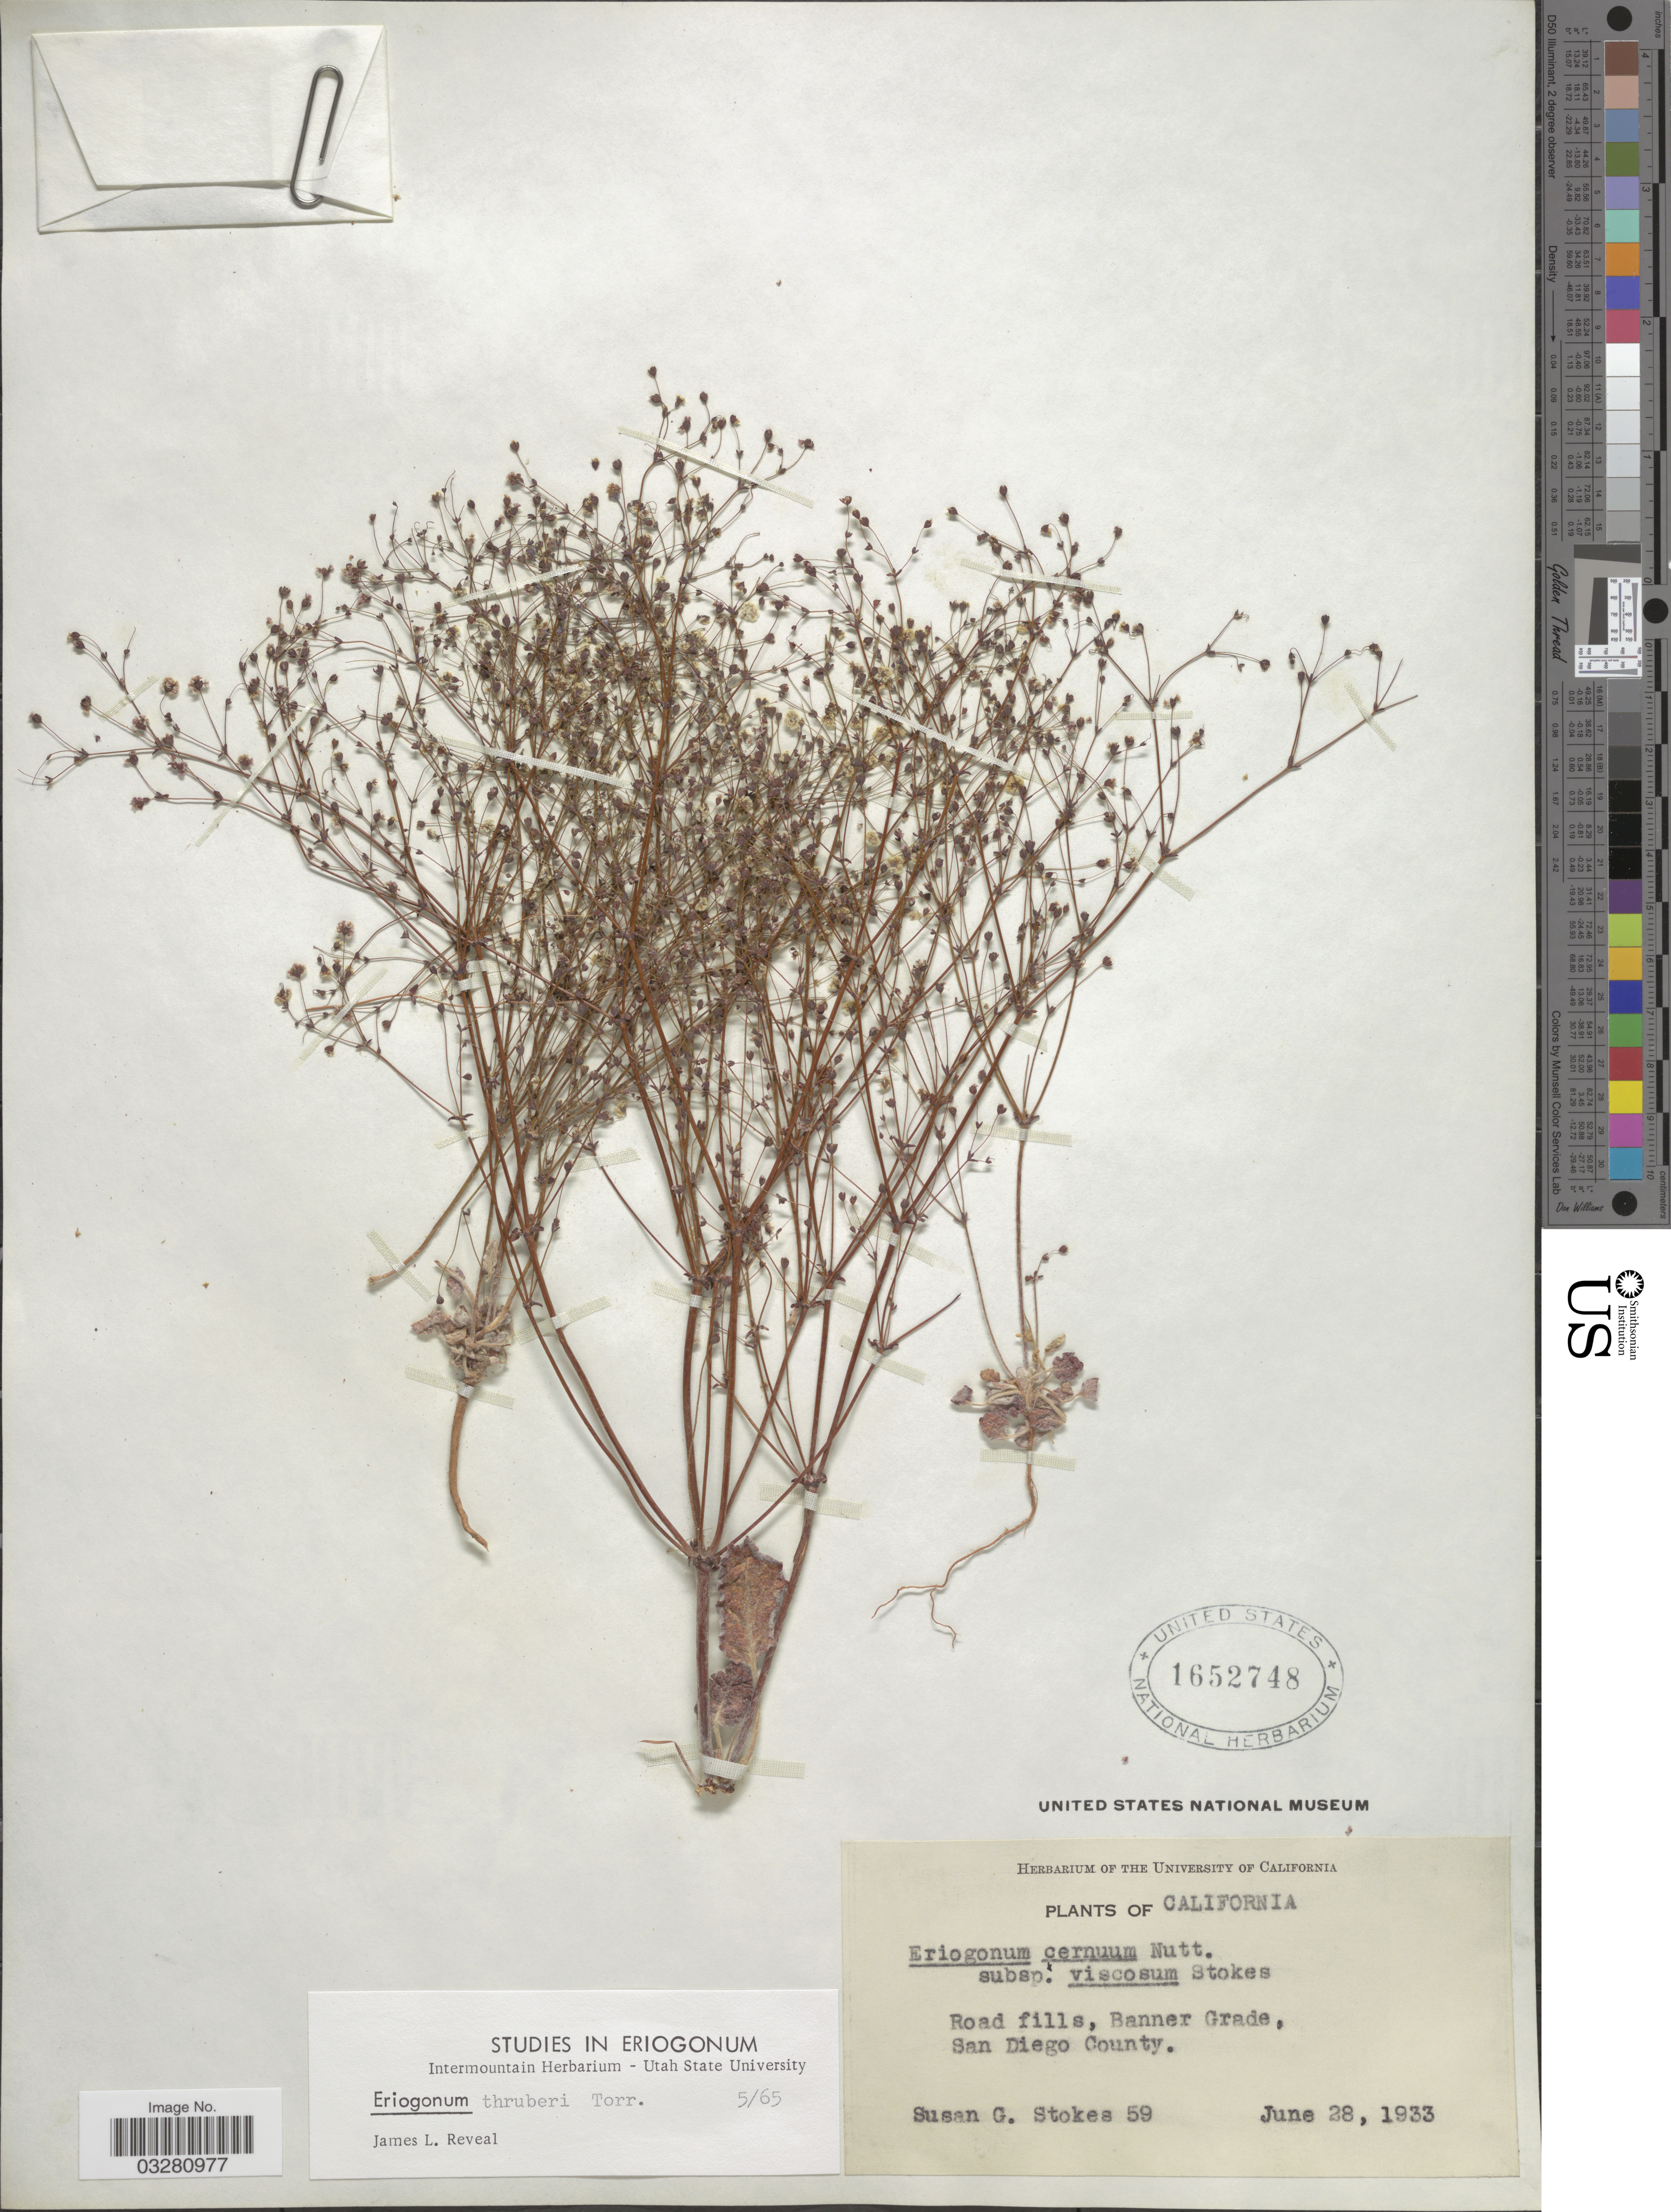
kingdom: Plantae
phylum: Tracheophyta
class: Magnoliopsida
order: Caryophyllales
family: Polygonaceae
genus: Eriogonum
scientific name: Eriogonum thurberi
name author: Torr.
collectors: S. G. Stokes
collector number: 59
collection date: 1933-06-28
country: United States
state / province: California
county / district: San Diego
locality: Road fills, Banner Grade, San Diego County.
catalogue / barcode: US 1652748